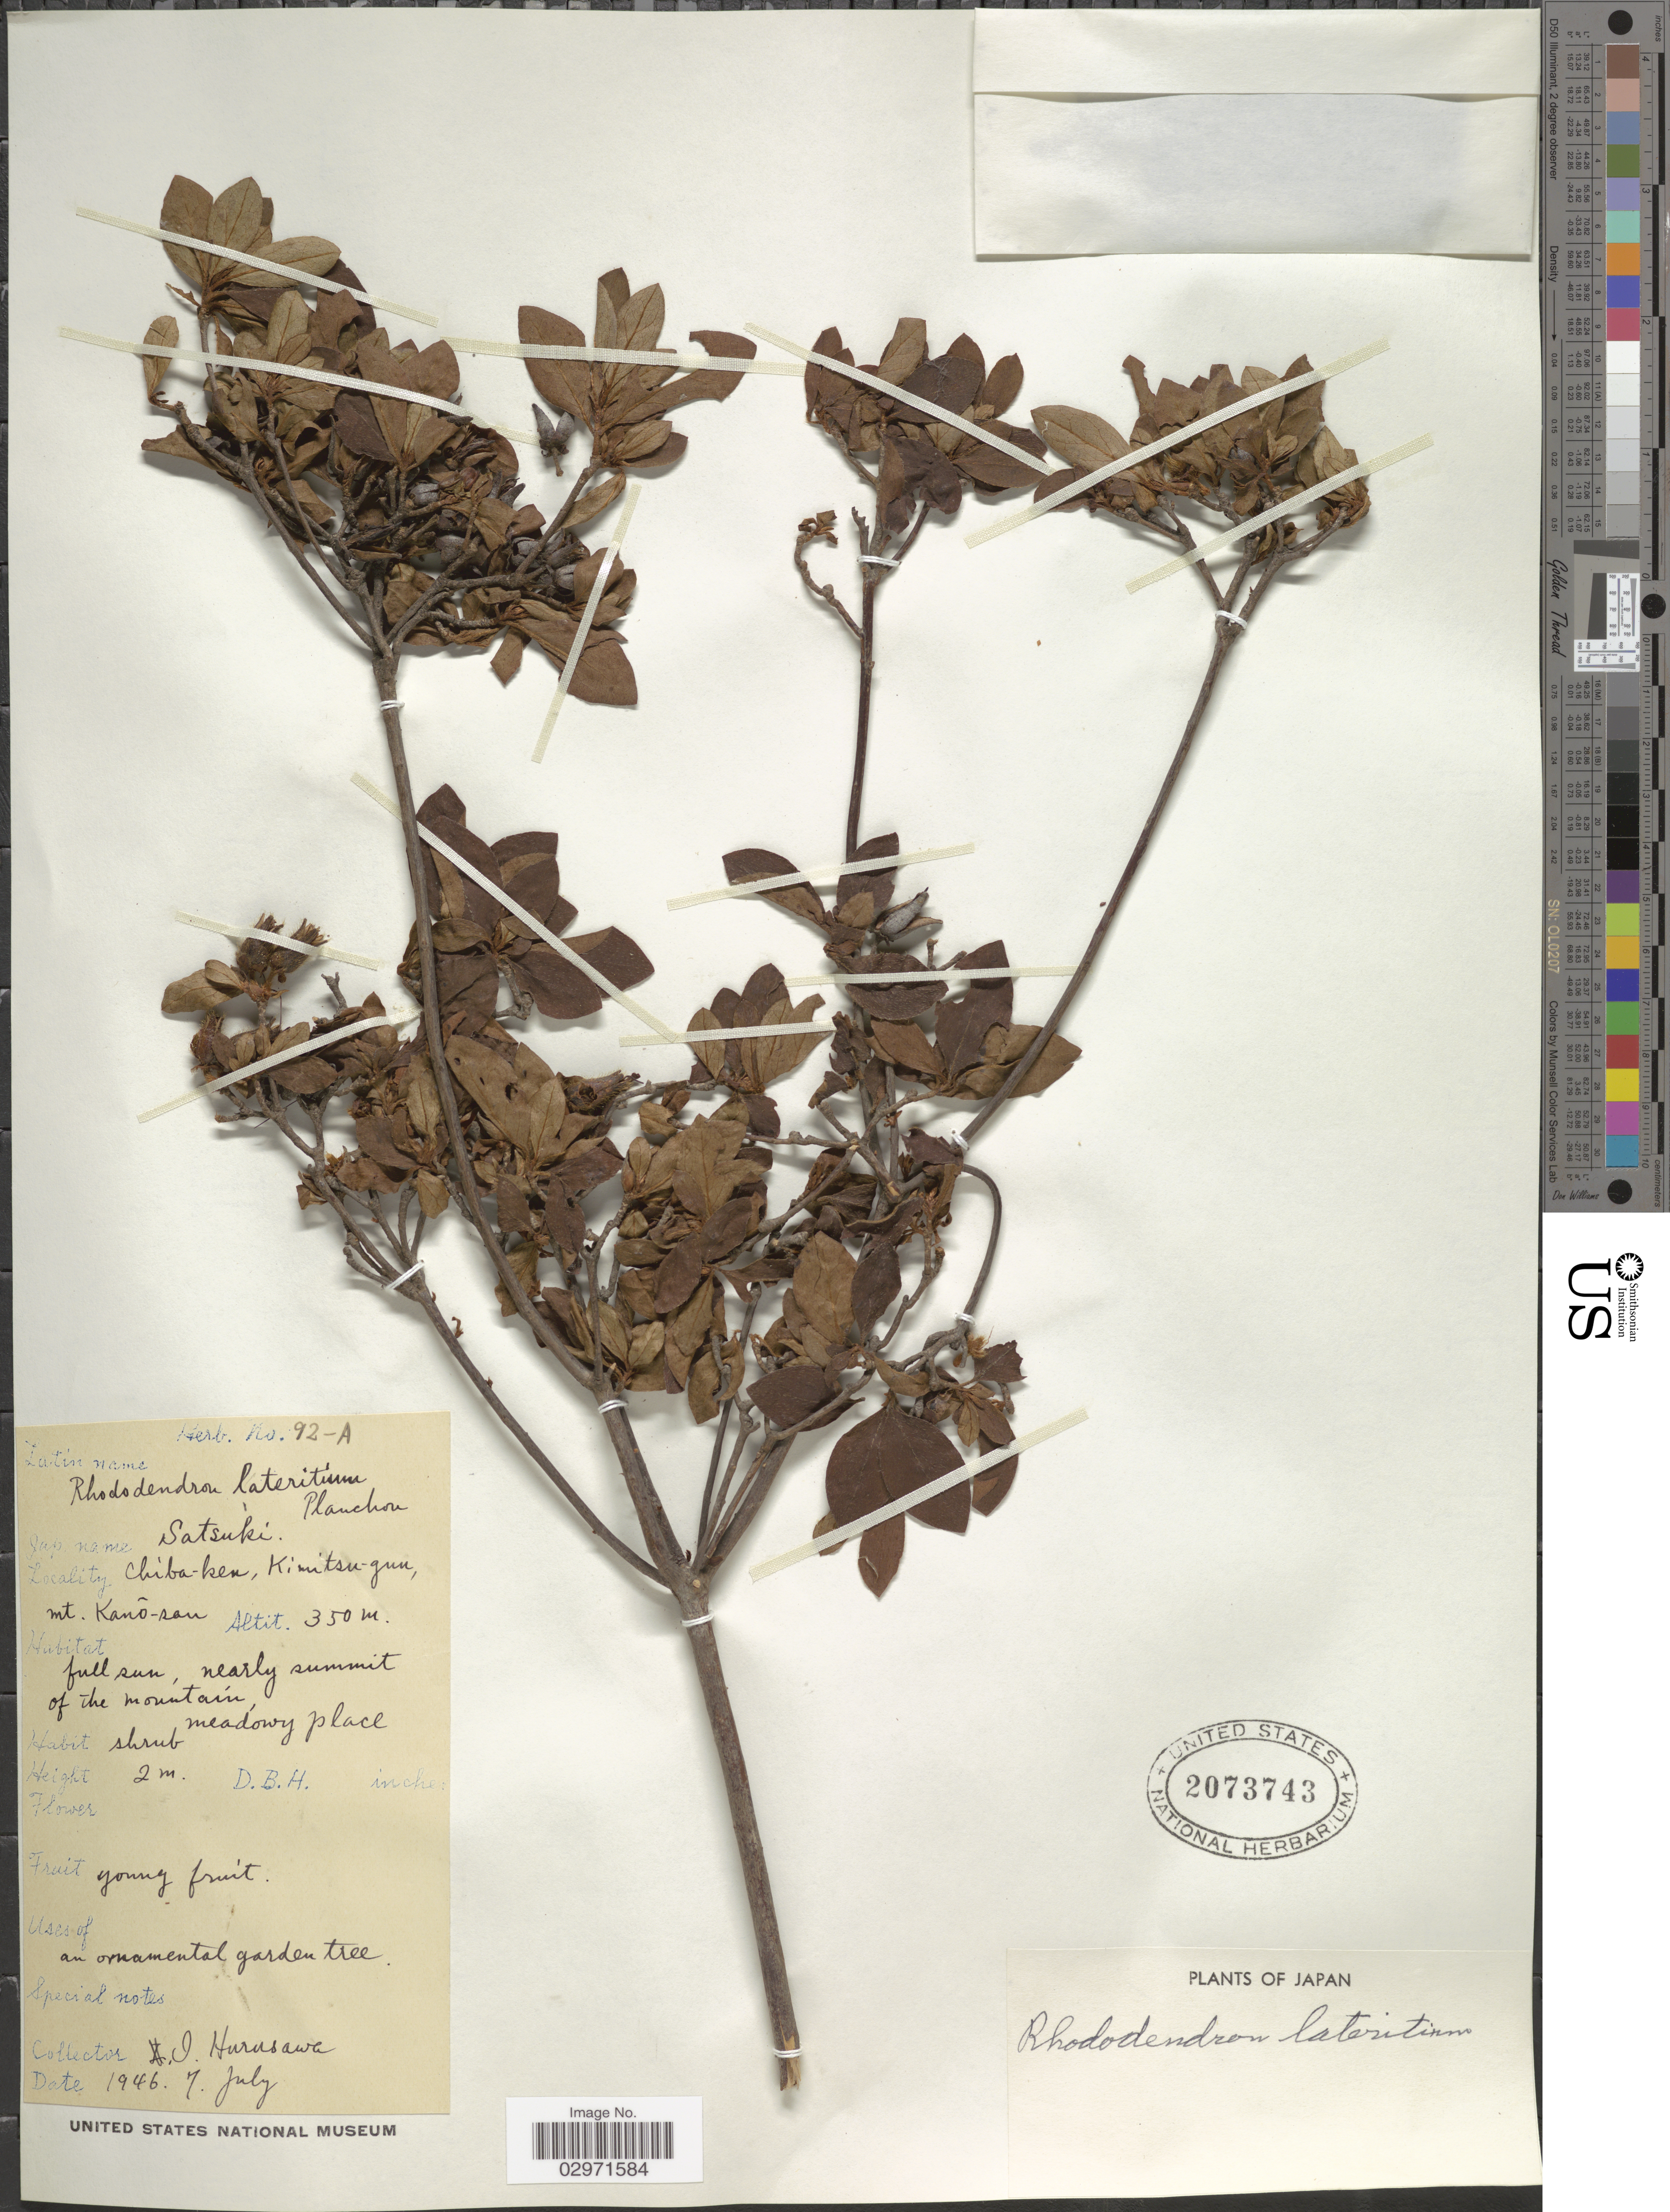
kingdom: Plantae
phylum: Tracheophyta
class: Magnoliopsida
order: Ericales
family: Ericaceae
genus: Rhododendron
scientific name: Rhododendron lateritium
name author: Planch.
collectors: I. Hurusawa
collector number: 92-A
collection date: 1946-07-07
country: Japan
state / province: Tiba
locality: Chiba-ken, Kimitsu-gun, mt. Kanô-san.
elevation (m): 350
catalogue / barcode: US 2073743